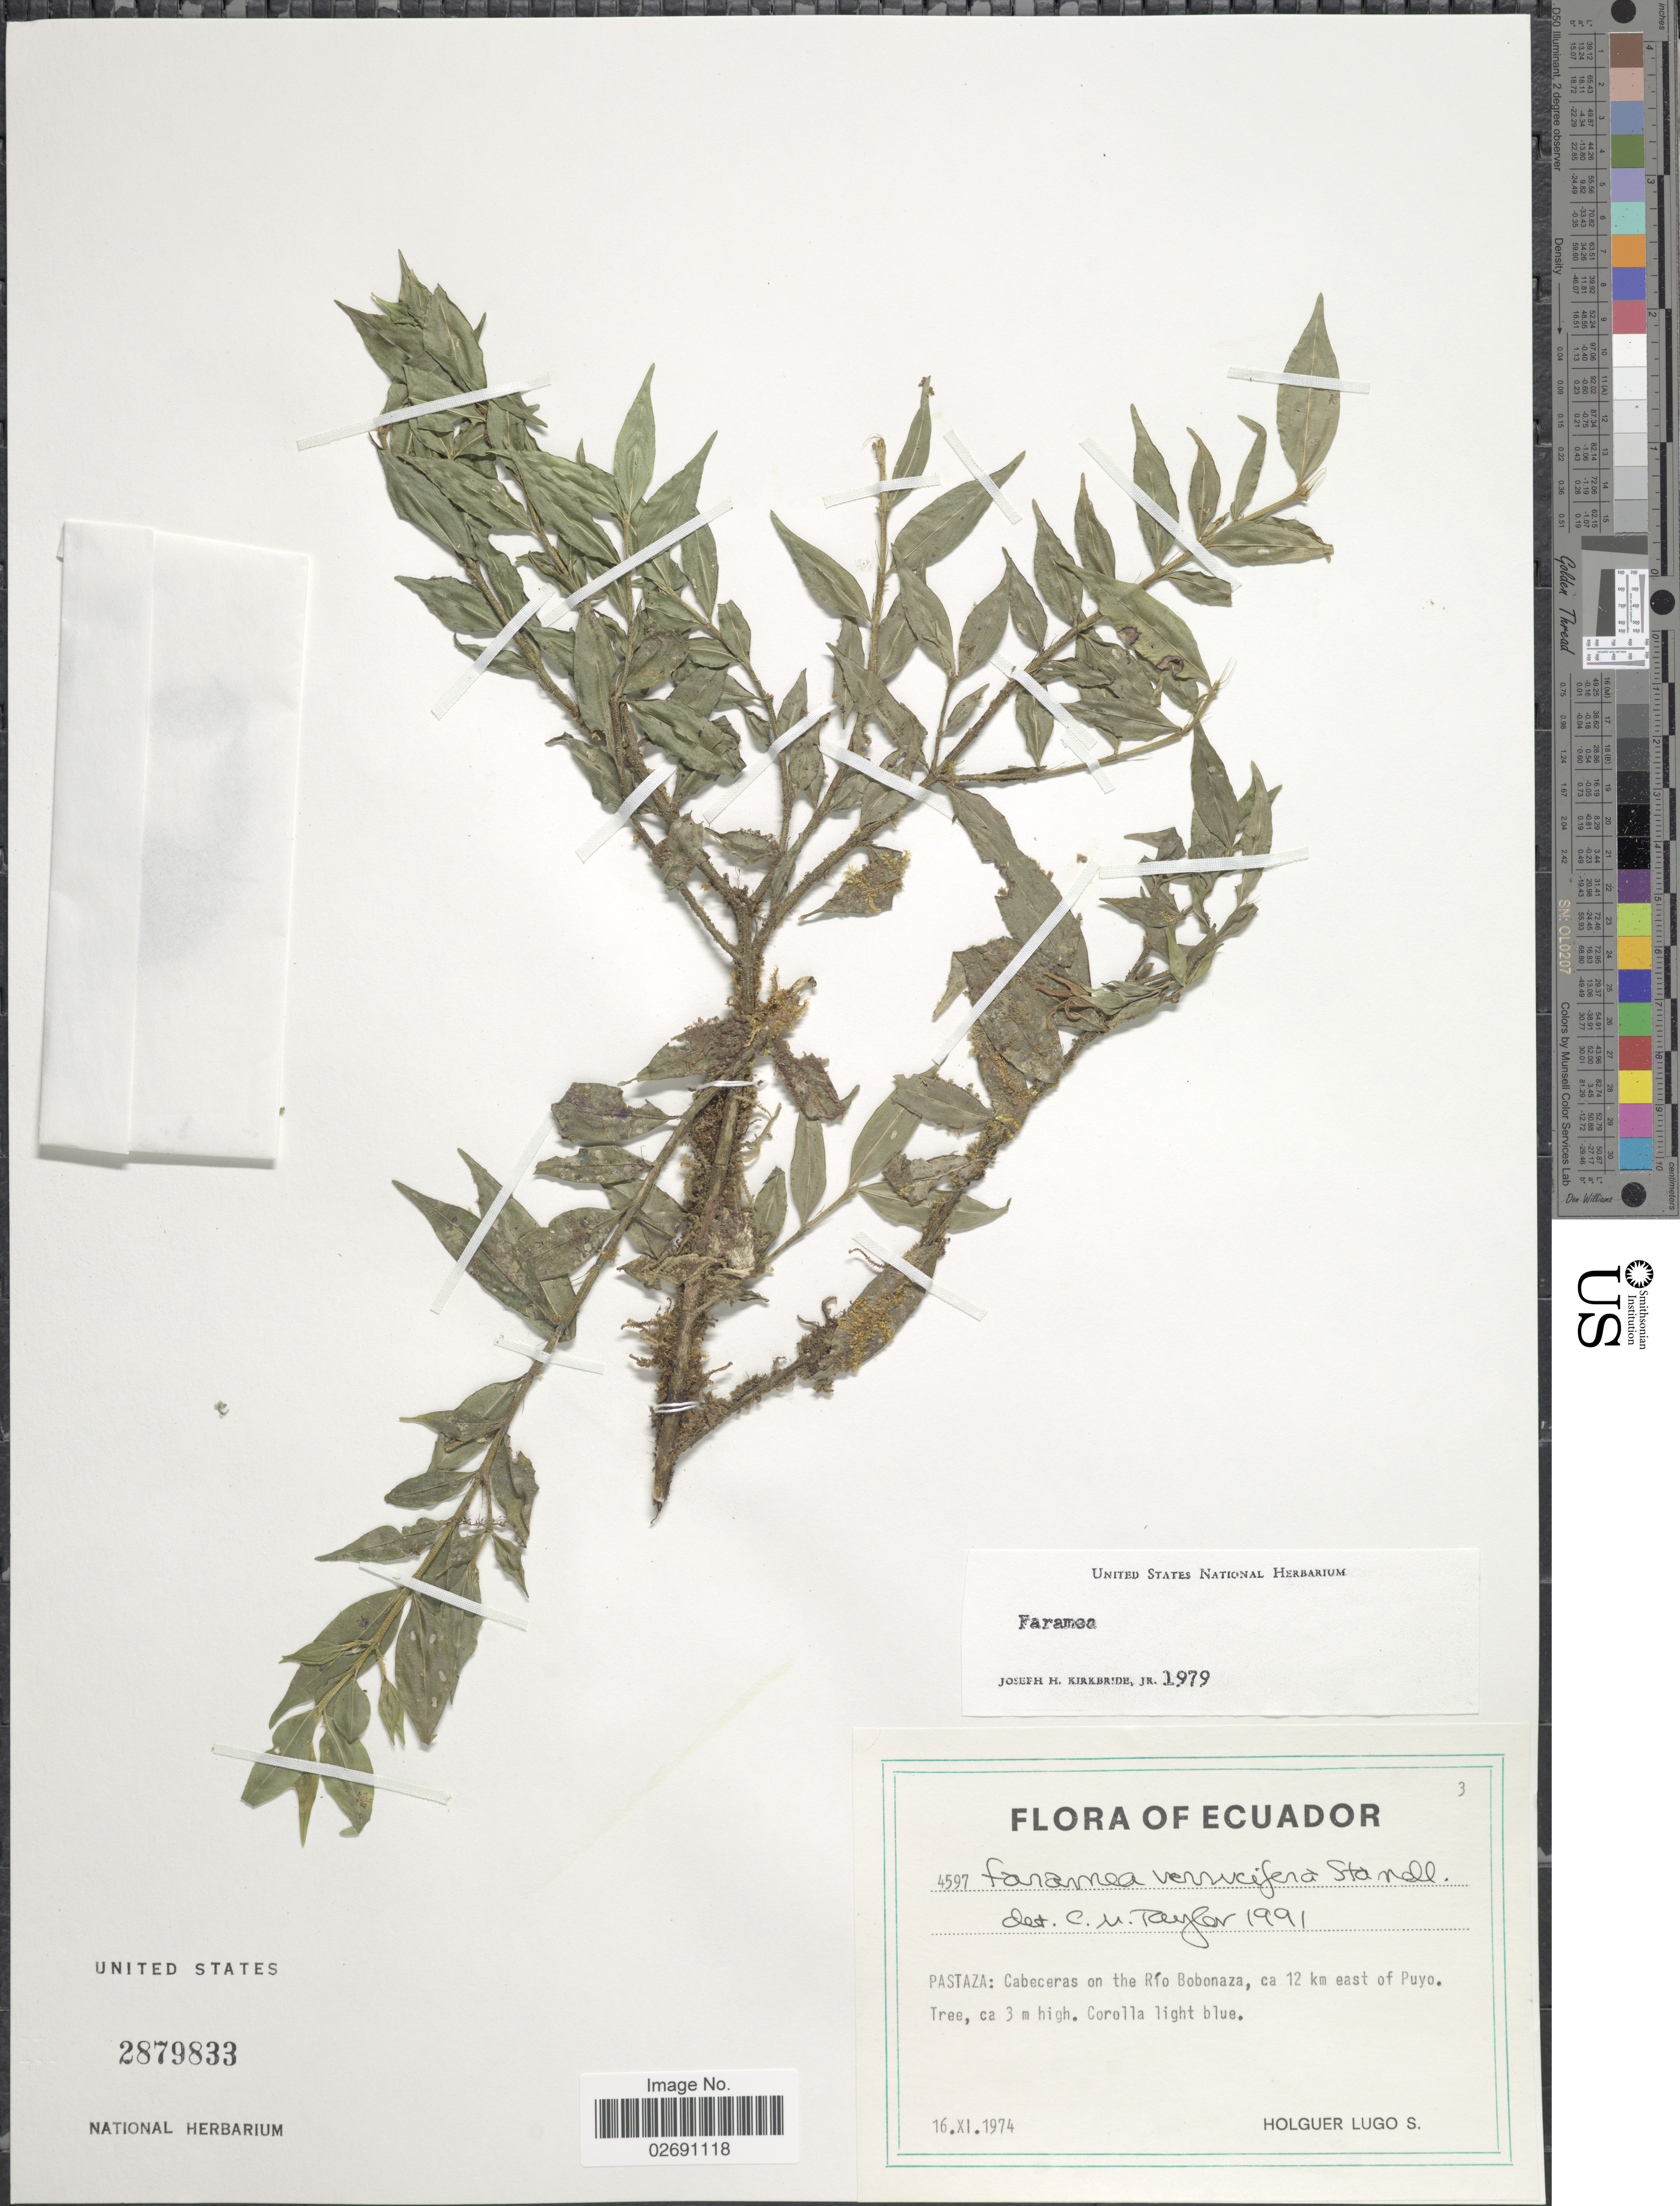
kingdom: Plantae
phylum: Tracheophyta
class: Magnoliopsida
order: Gentianales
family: Rubiaceae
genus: Faramea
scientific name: Faramea verrucifera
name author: Standl.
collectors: H. Lugo S.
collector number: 4597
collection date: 1974-11-16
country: Ecuador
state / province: Pastaza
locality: Cabeceras on the Rio Bobonaza, ca 12 km east of Puyo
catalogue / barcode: US 2879833